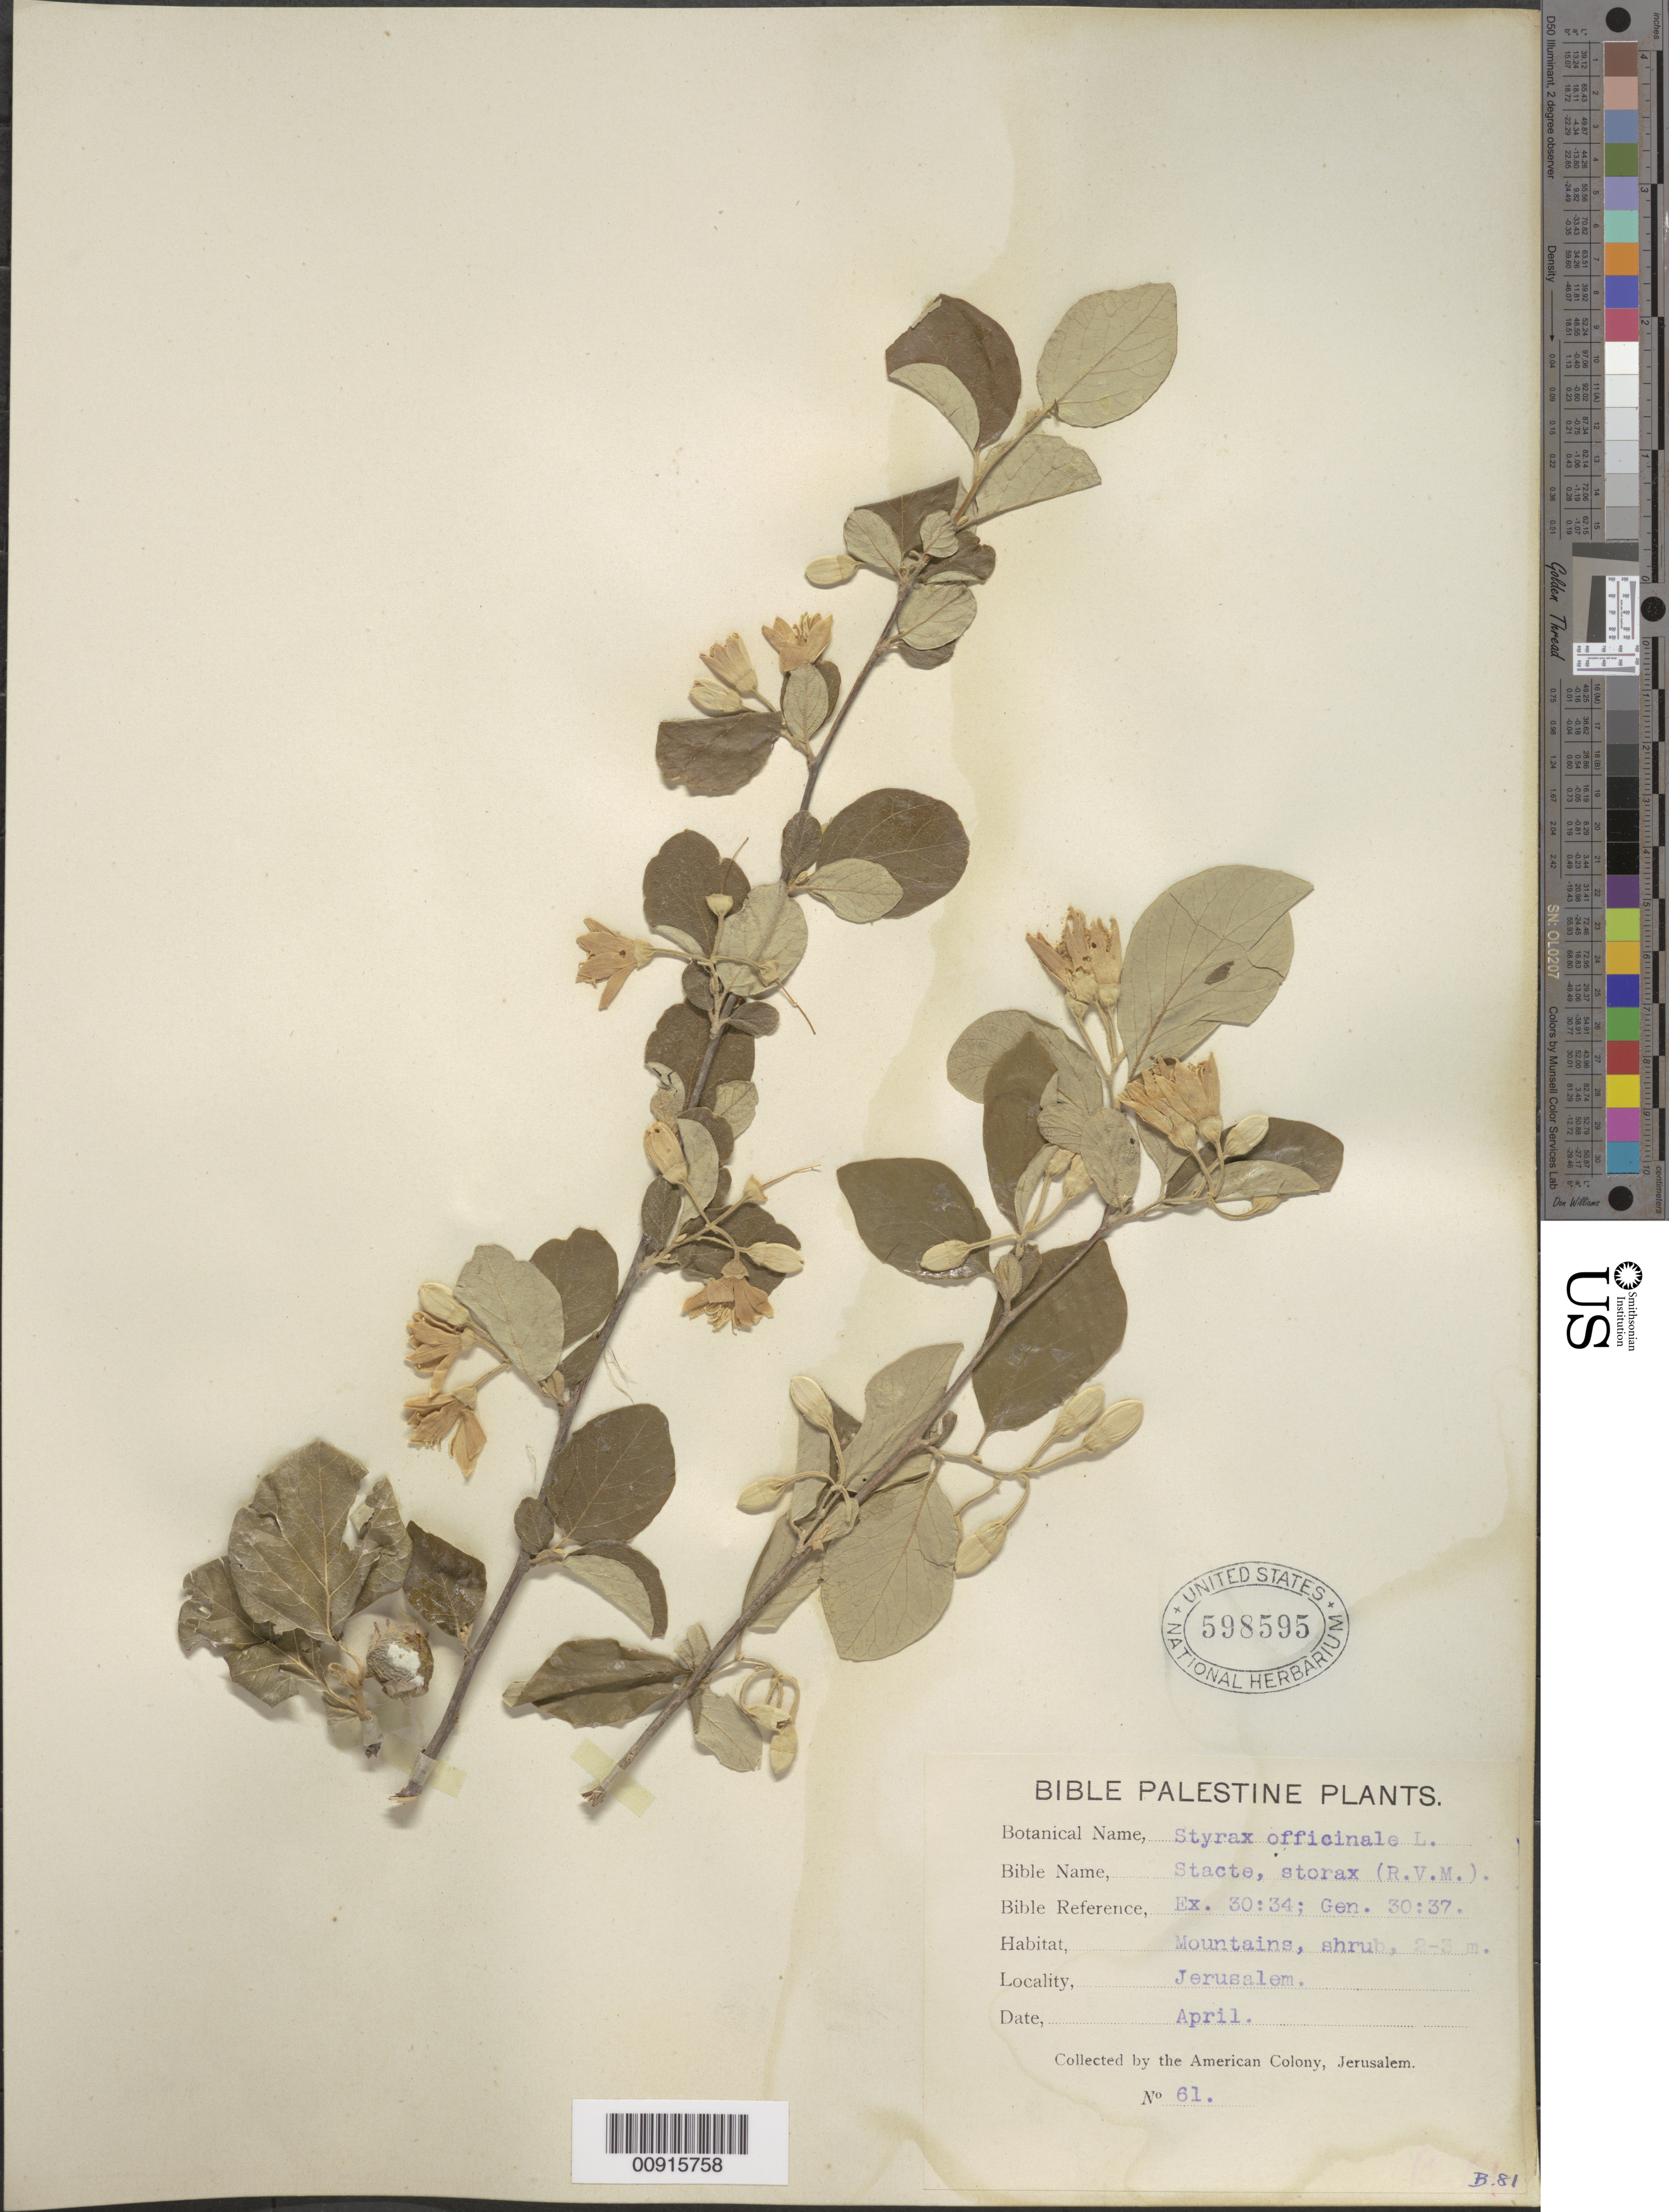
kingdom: Plantae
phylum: Tracheophyta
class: Magnoliopsida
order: Ericales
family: Styracaceae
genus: Styrax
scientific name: Styrax officinalis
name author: L.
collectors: American Colony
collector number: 61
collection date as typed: Apr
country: Israel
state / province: Jerusalem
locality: Jerusalem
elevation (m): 2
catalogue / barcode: US 598595